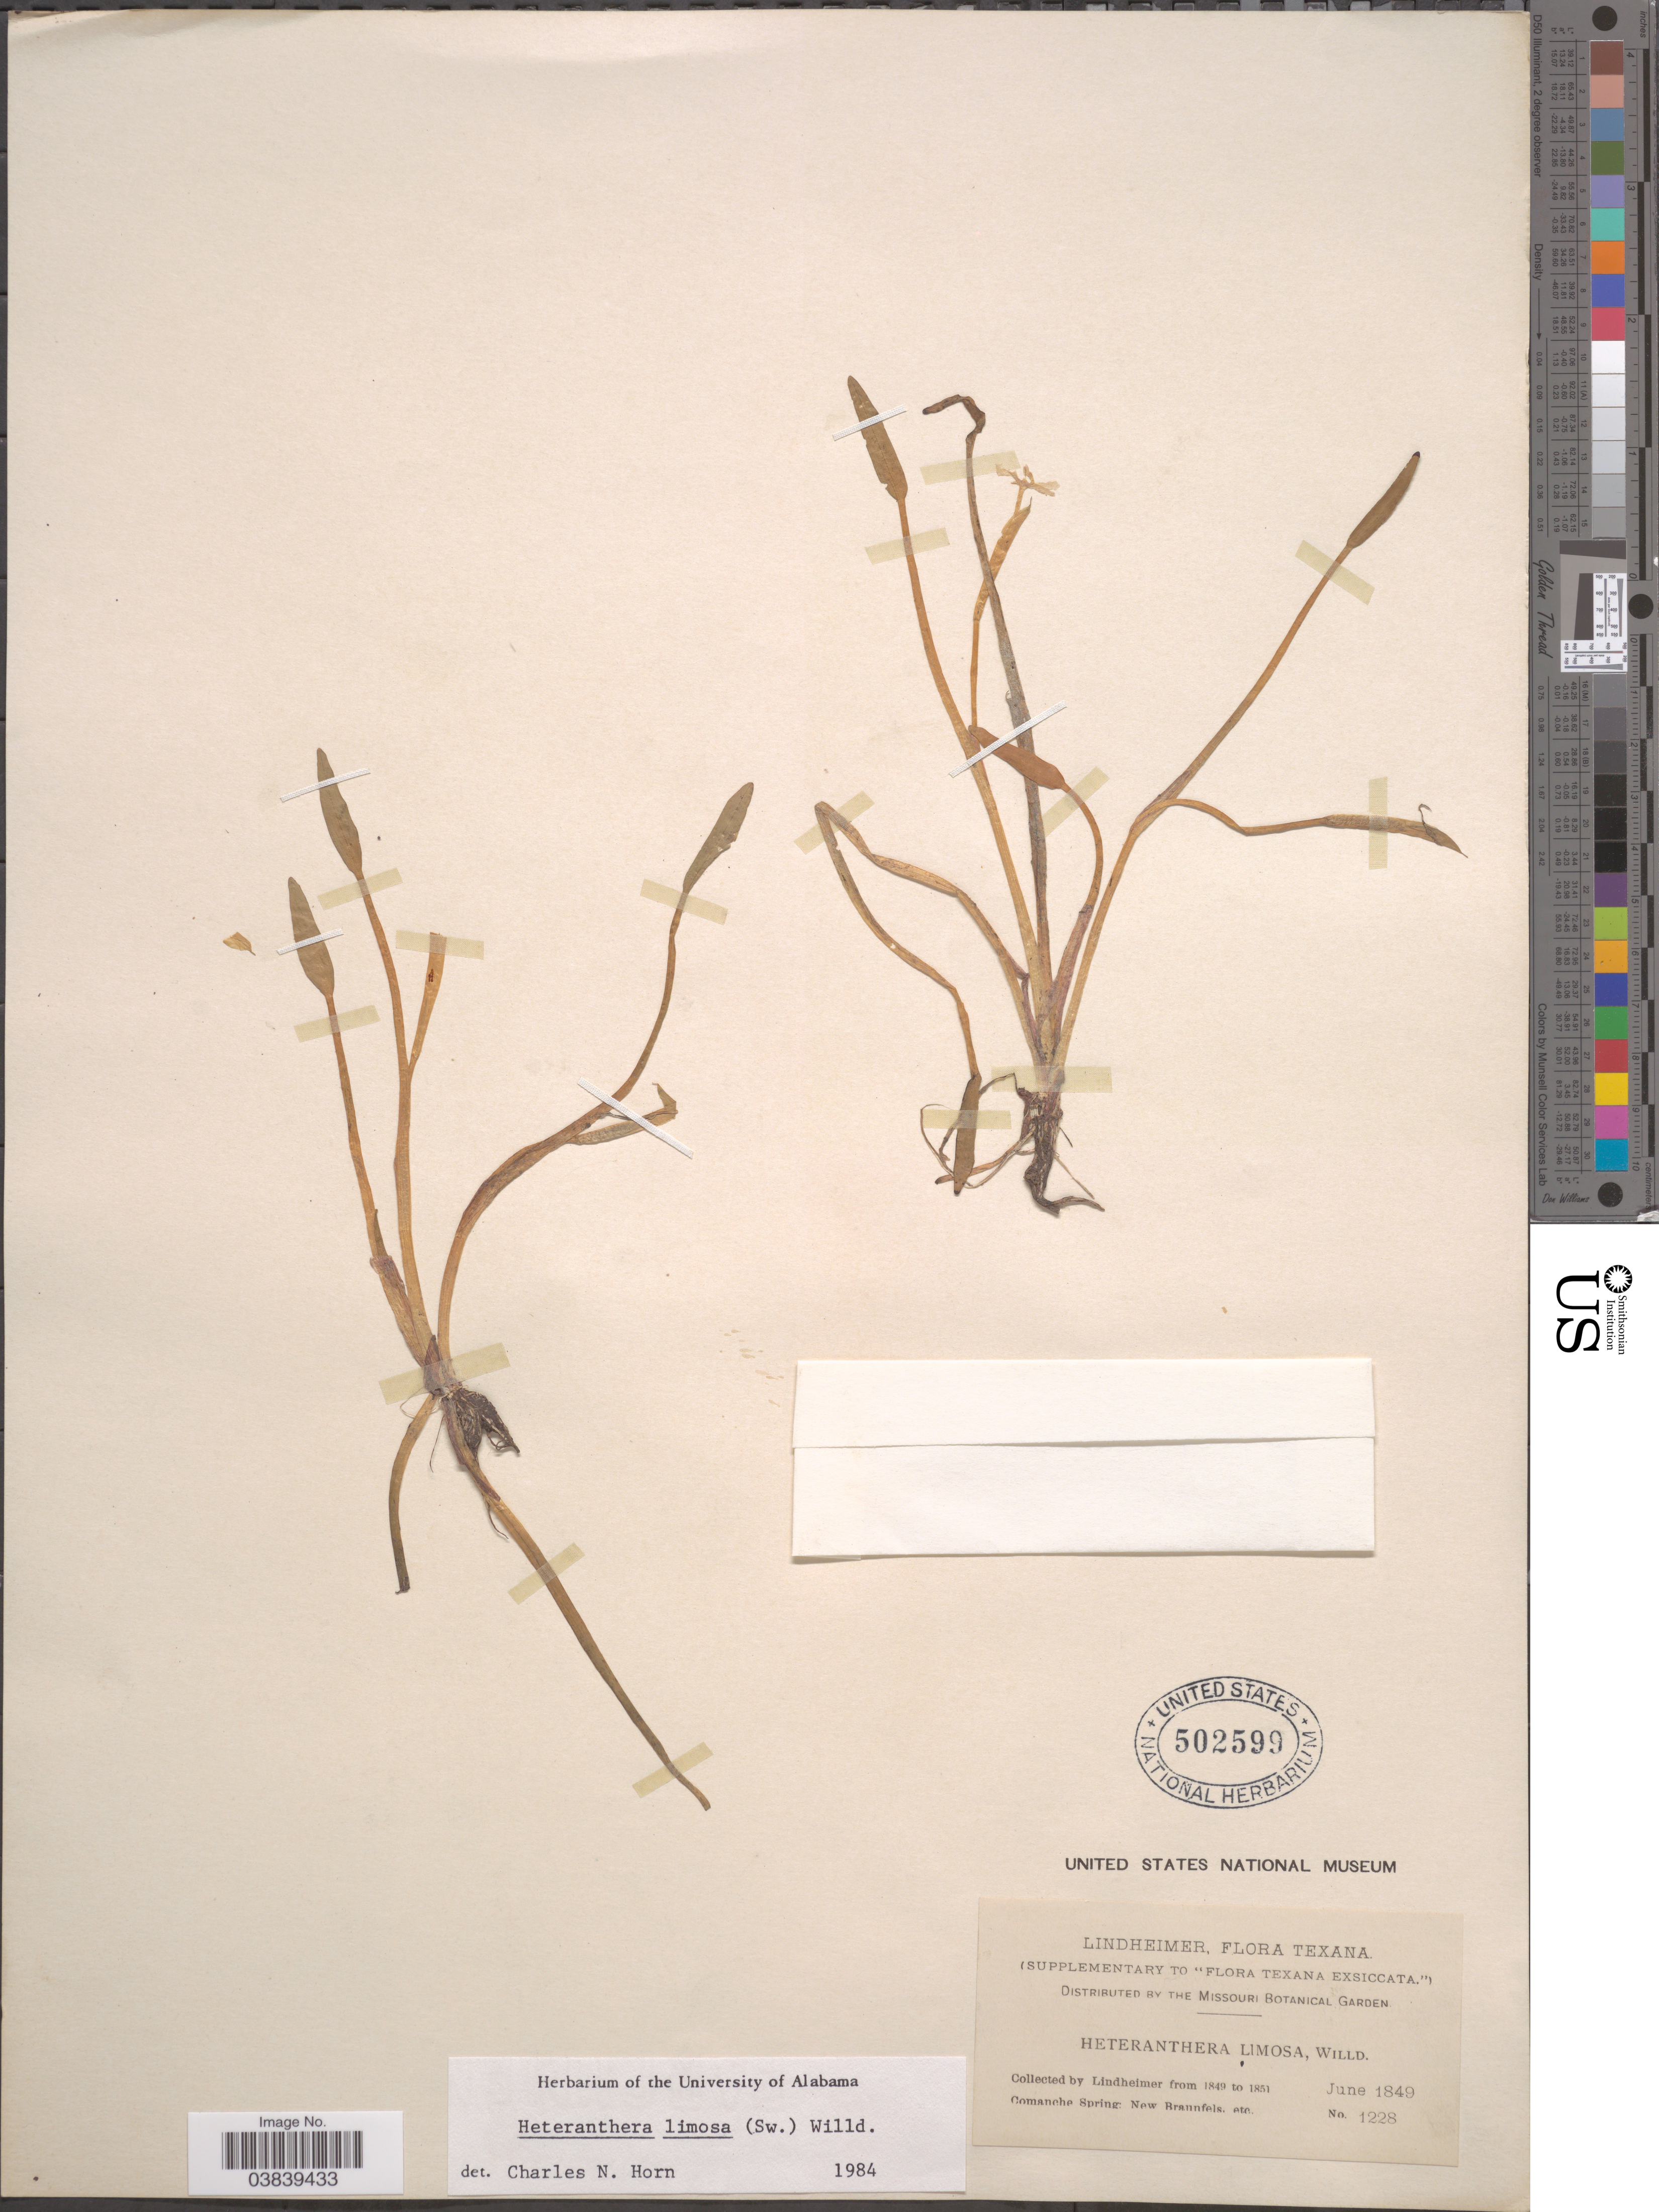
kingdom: Plantae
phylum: Tracheophyta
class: Liliopsida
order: Commelinales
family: Pontederiaceae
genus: Heteranthera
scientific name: Heteranthera limosa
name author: (Sw.) Willd.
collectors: -. Lindheimer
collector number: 1228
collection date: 1849-06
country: United States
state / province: Texas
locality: Comanche Spring: New Braunfels.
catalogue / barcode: US 502599